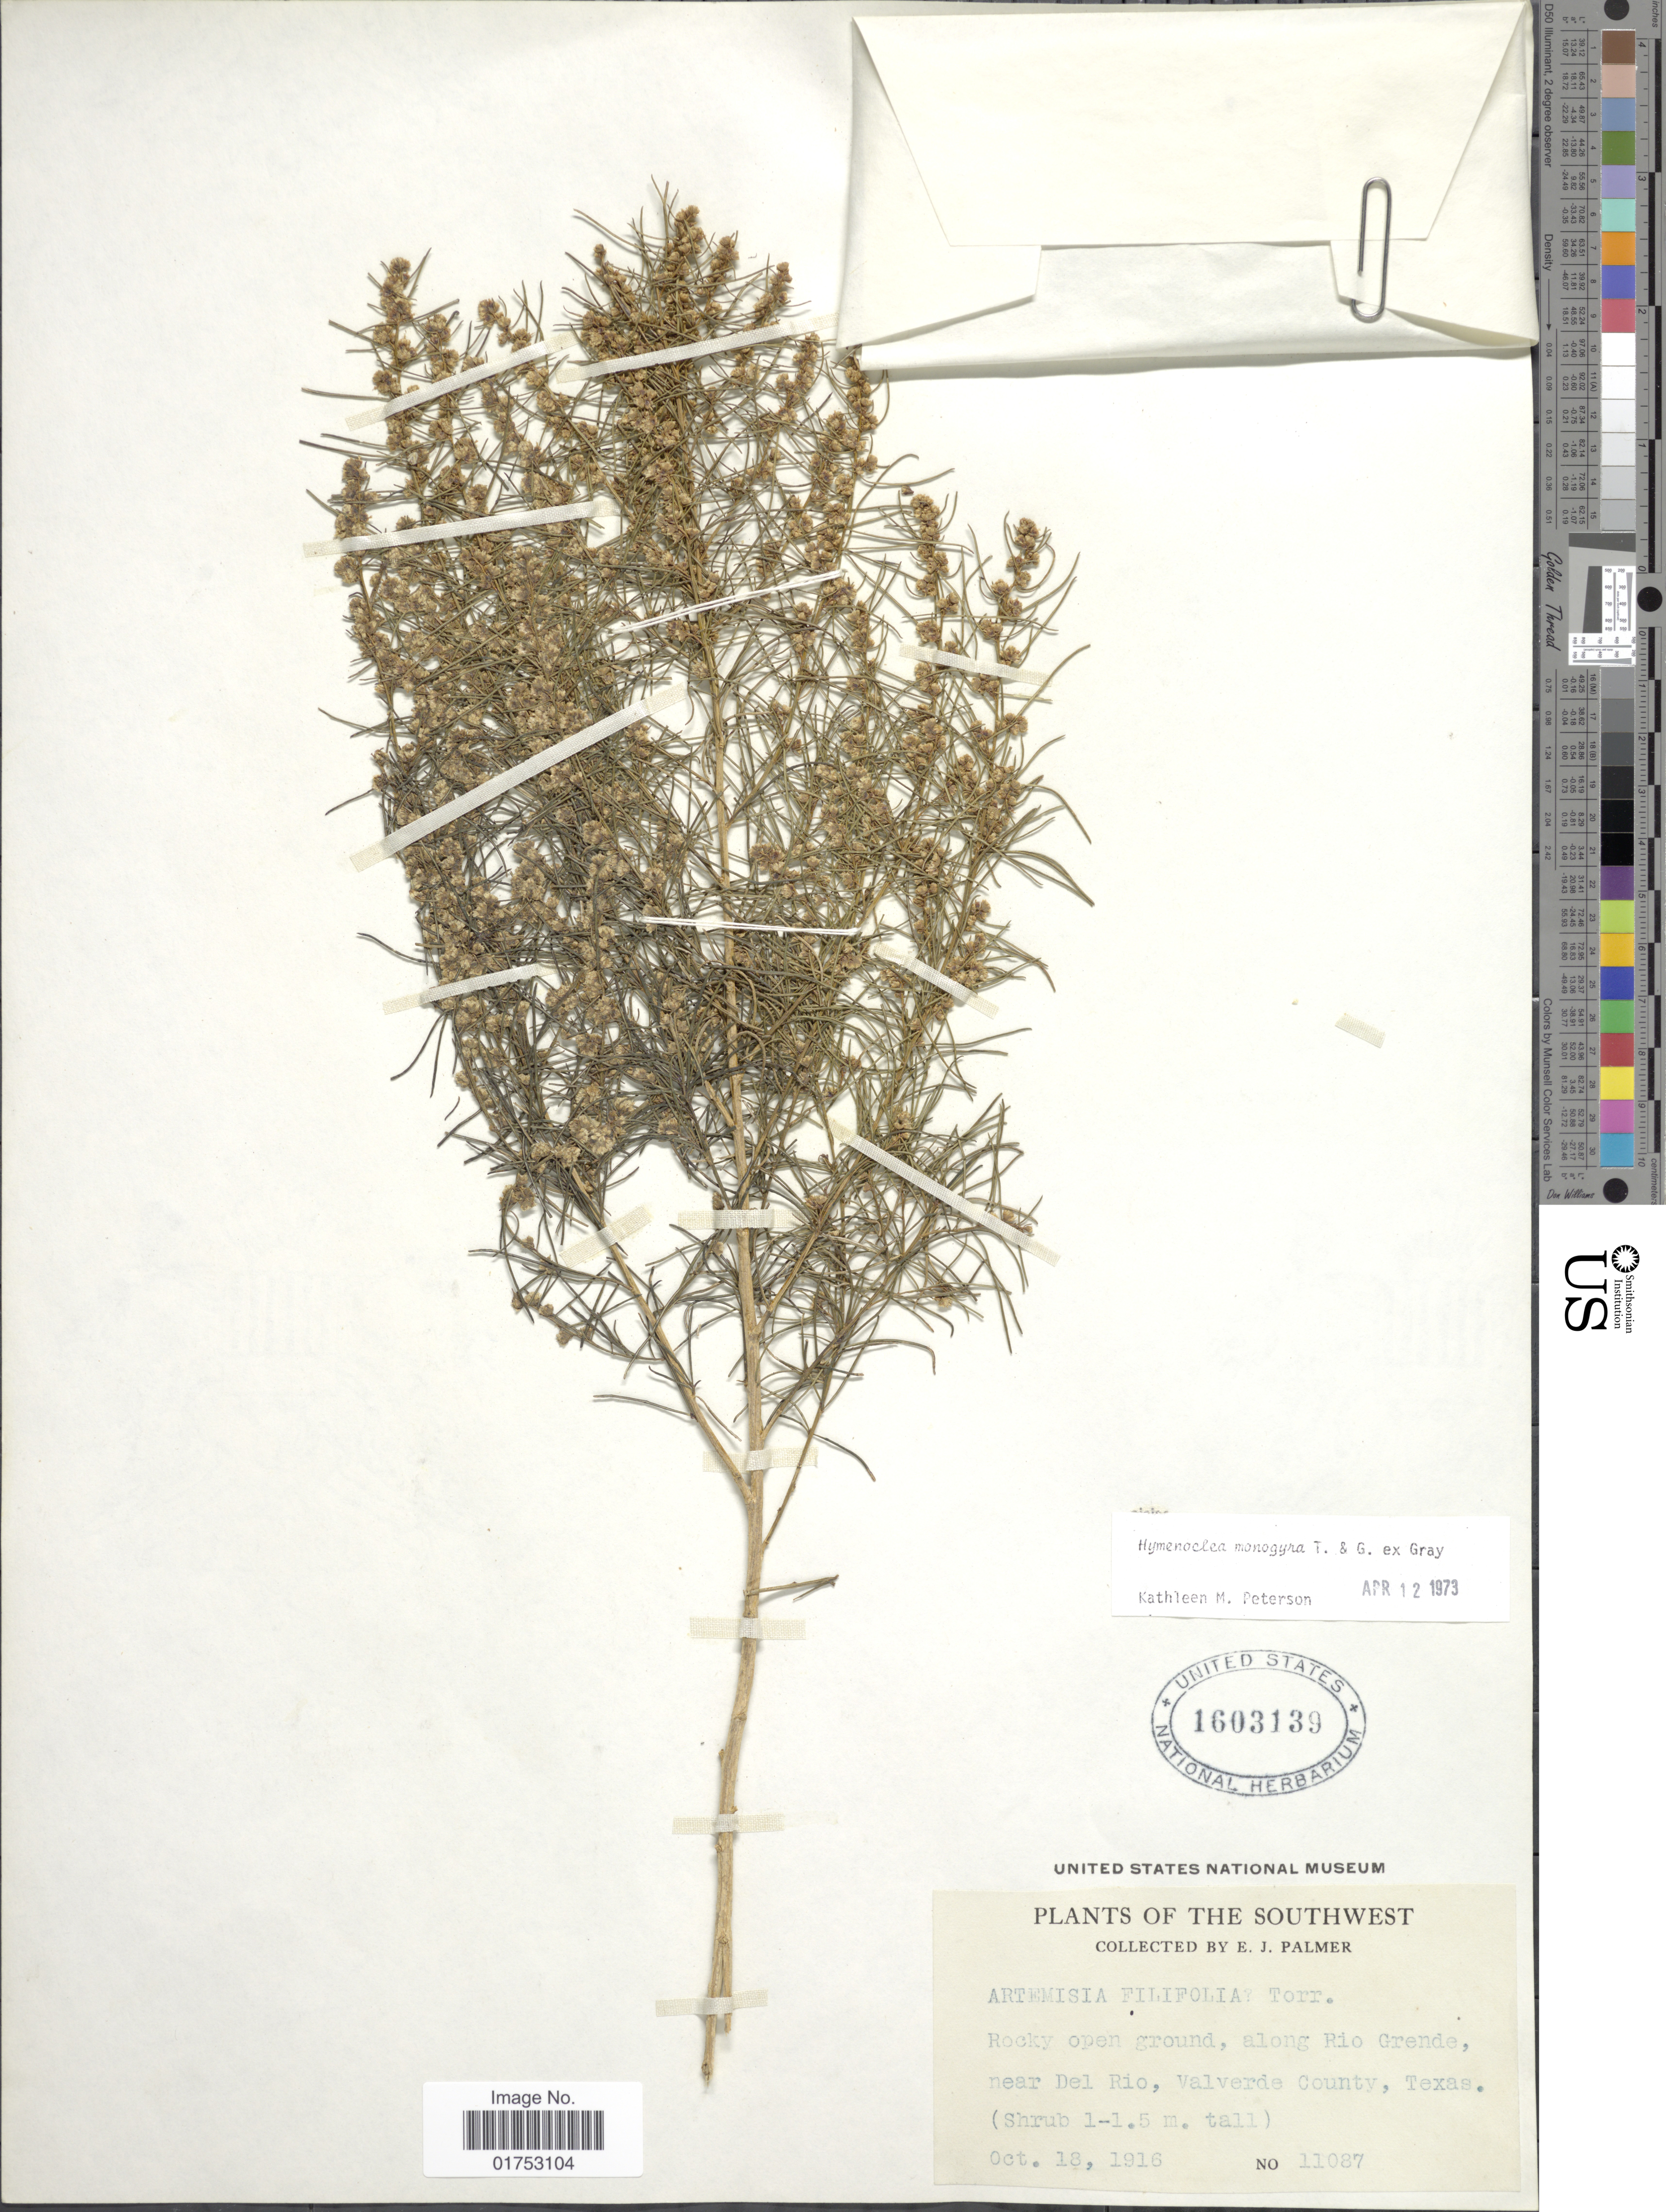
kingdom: Plantae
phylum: Tracheophyta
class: Magnoliopsida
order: Asterales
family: Asteraceae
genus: Hymenoclea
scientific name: Hymenoclea monogyra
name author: Torr. & A. Gray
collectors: E. J. Palmer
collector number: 11087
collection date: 1916-10-18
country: United States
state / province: Texas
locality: The Southwest, along Rio Grende, near Del Rio, Valverde County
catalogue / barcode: US 1603139